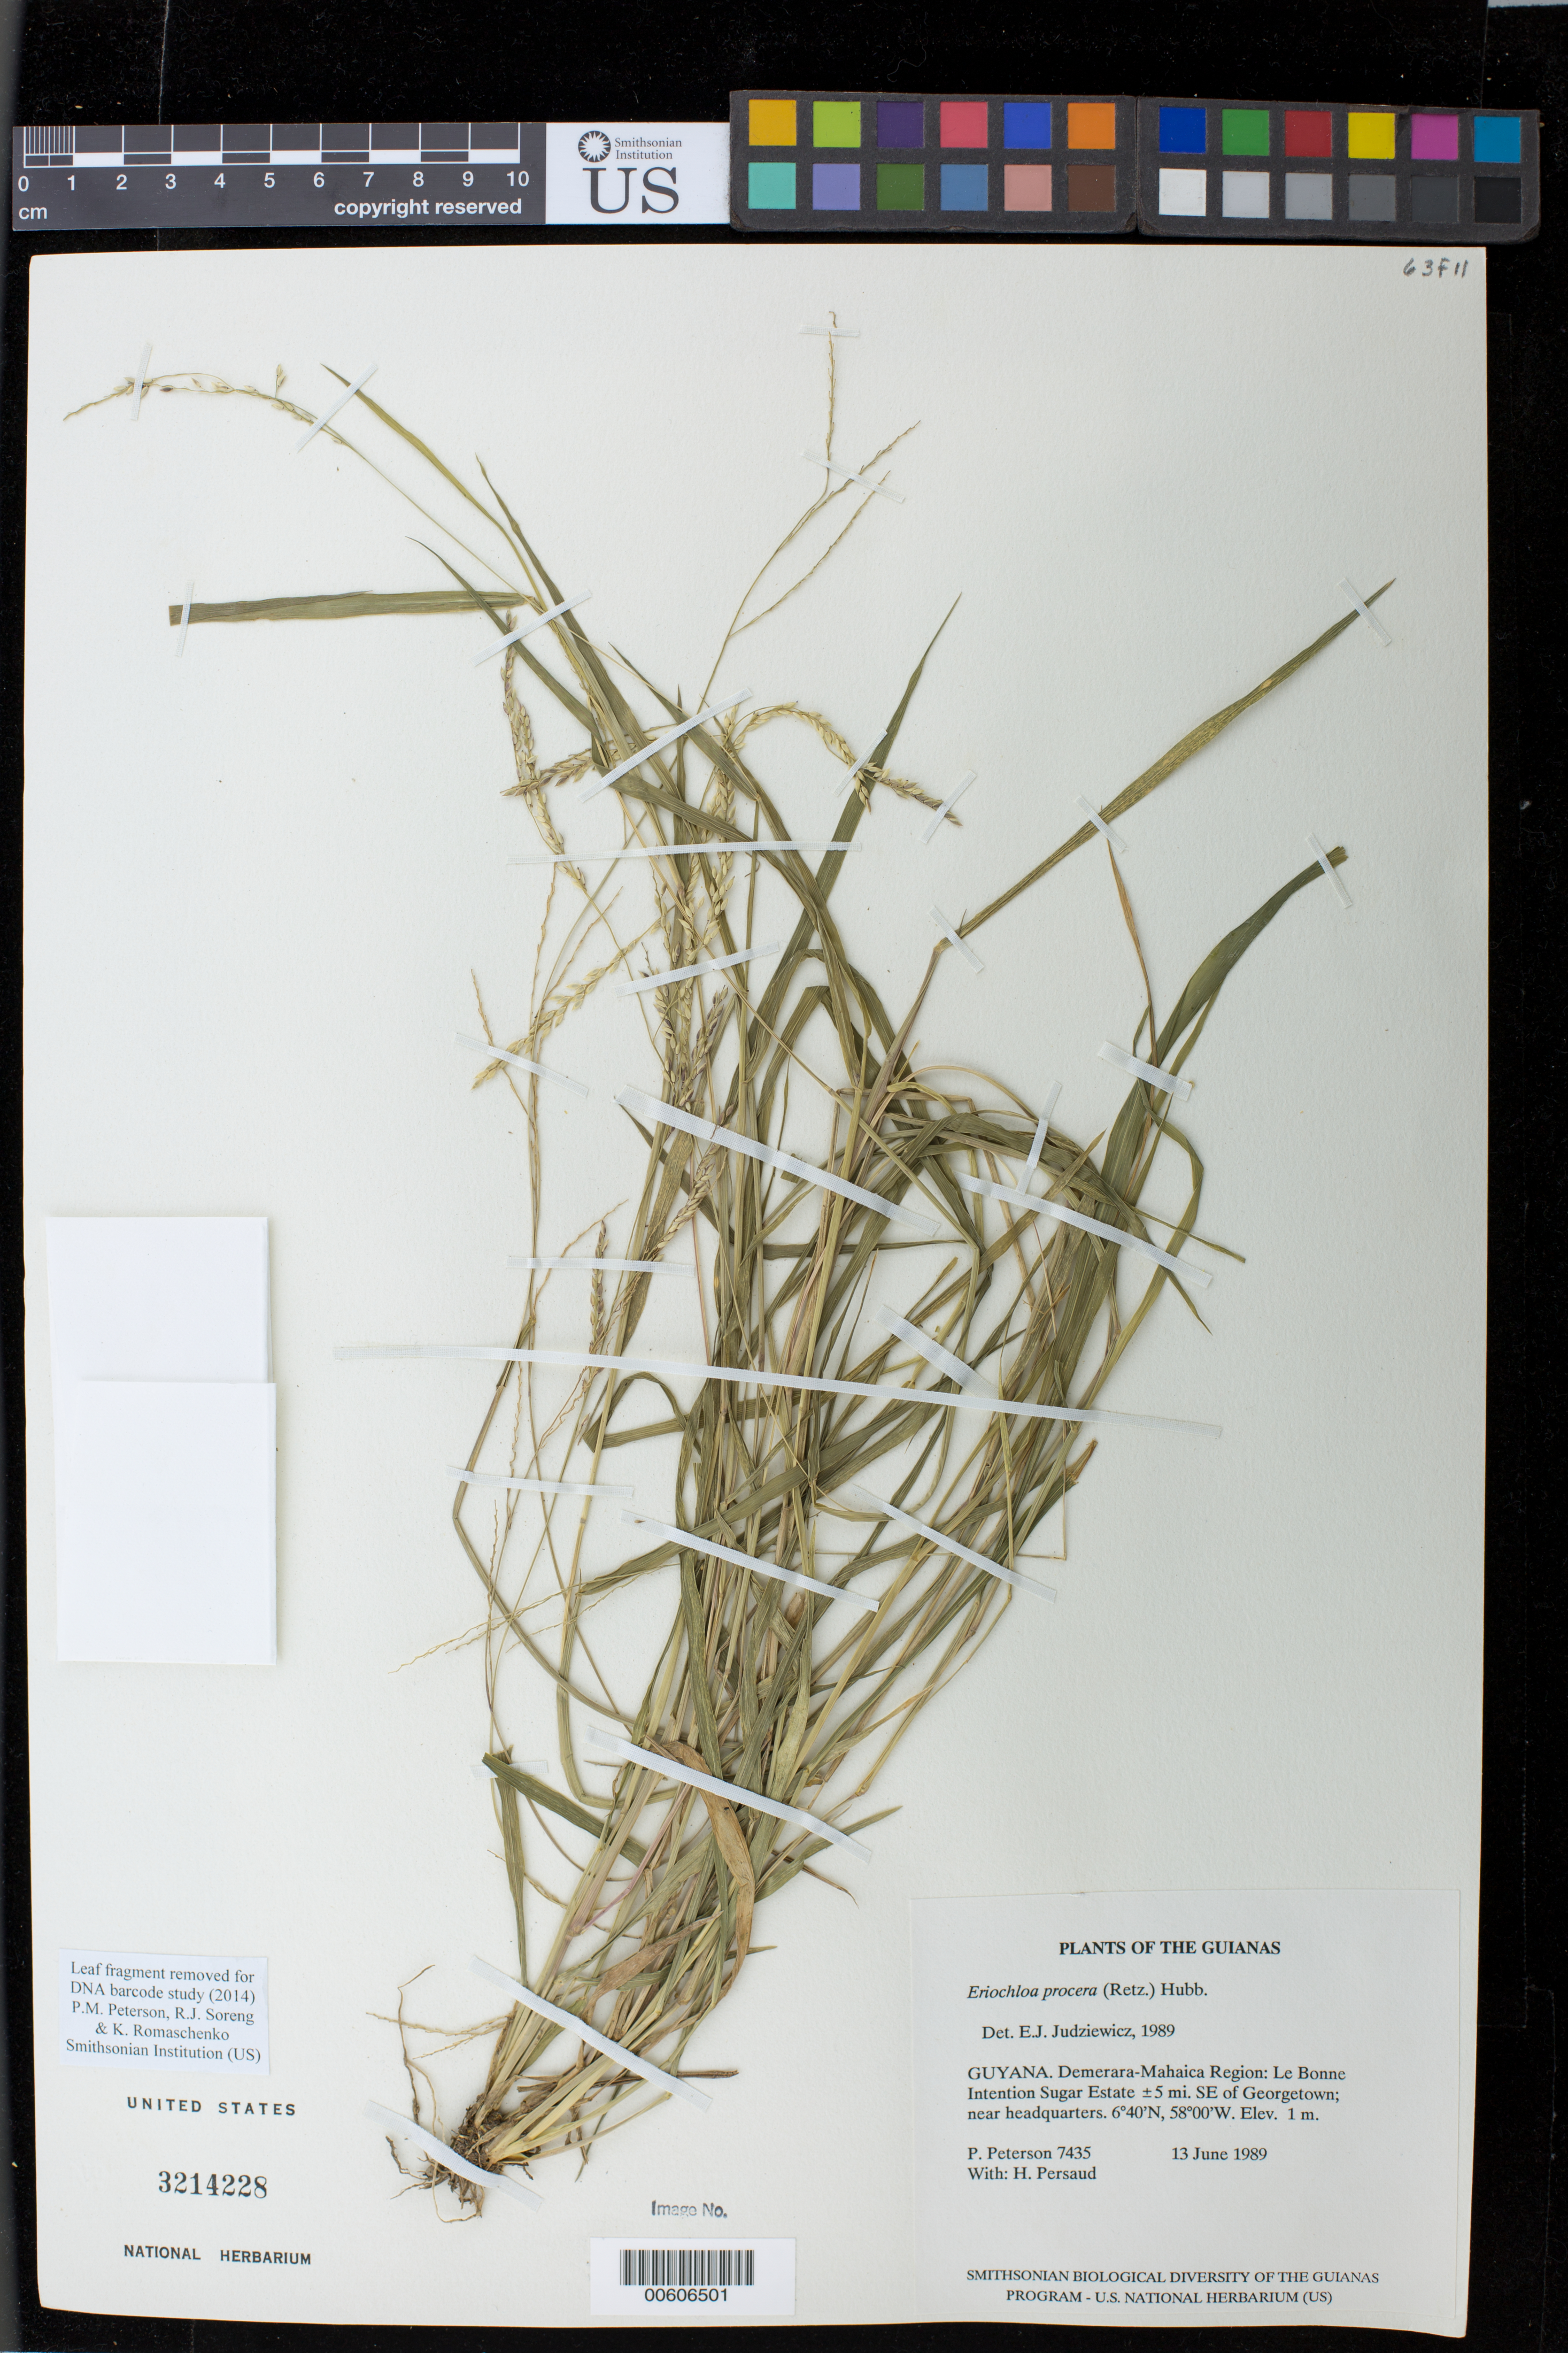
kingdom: Plantae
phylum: Tracheophyta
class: Liliopsida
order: Poales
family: Poaceae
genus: Eriochloa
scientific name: Eriochloa procera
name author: (Retz.) C.E. Hubb.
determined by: Judziewicz, E. J.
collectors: P. M. Peterson & H. Persaud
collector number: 7435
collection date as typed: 13 June 1989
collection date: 1989-06-13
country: Guyana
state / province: Demerara-Mahaica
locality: Le Bonne Intention Sugar Estate ±5 mi. SE of Georgetown; near headquarters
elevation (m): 1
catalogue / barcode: US 3214228